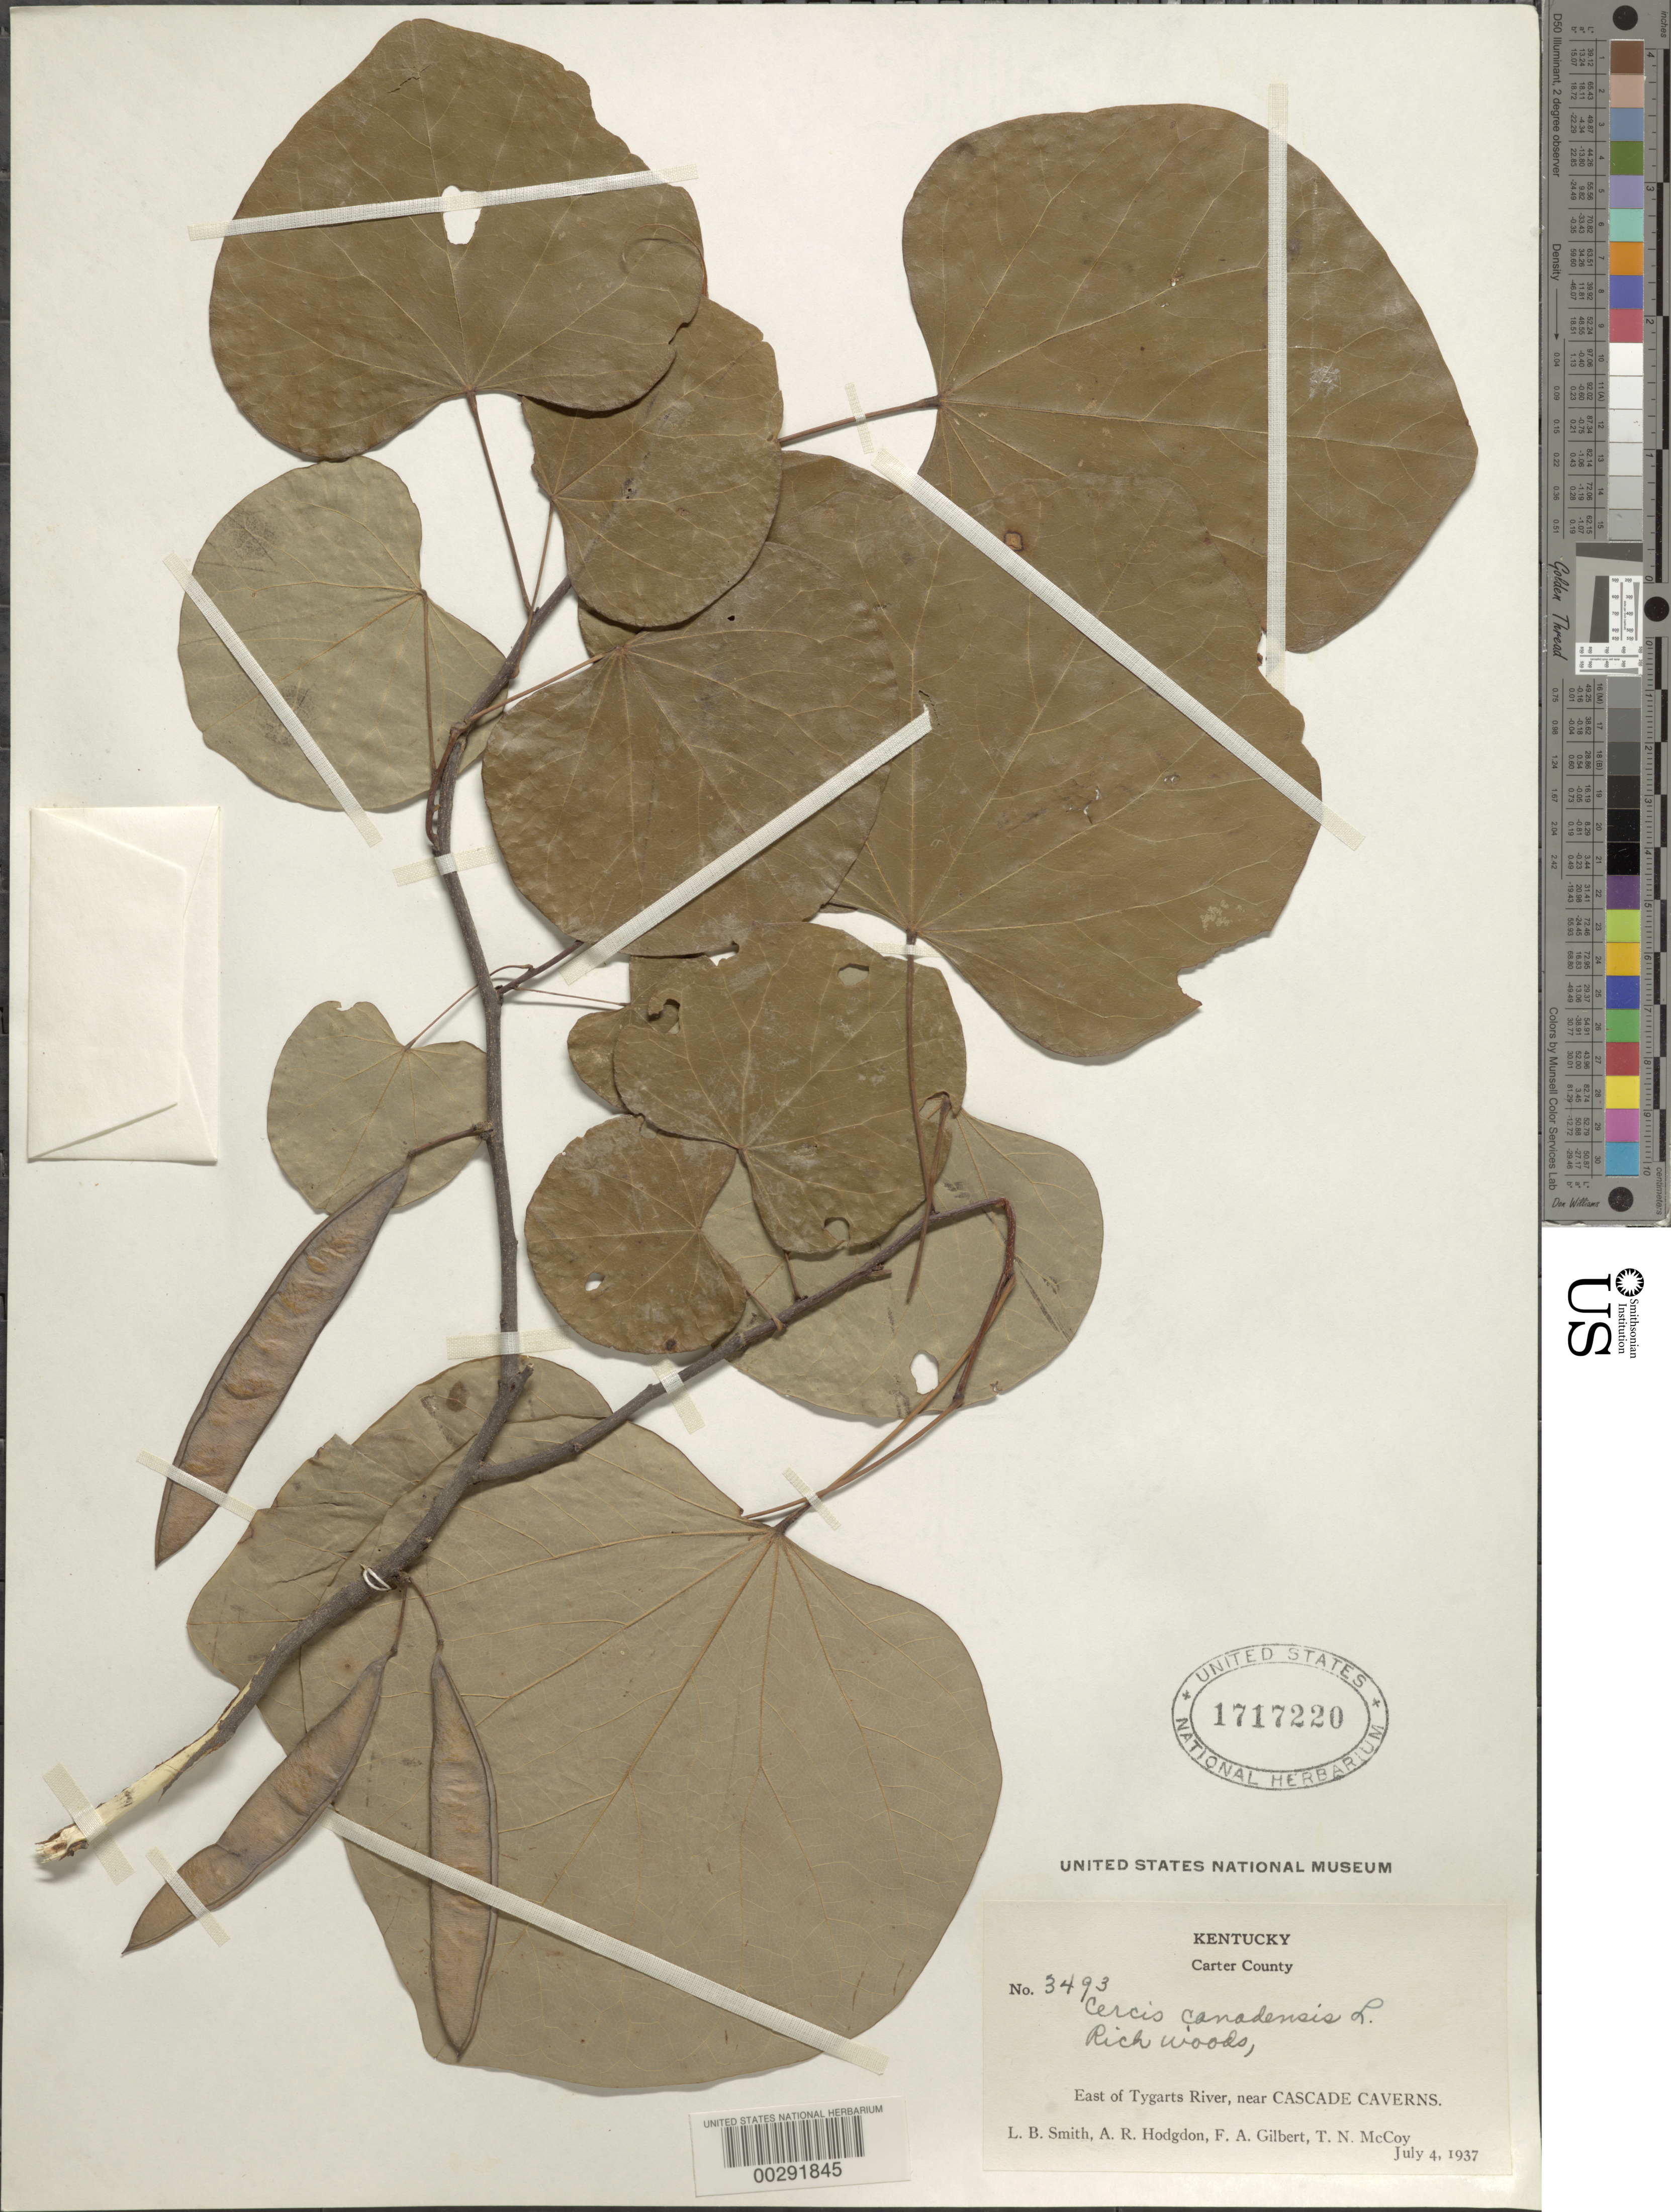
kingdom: Plantae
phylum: Tracheophyta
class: Magnoliopsida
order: Fabales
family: Fabaceae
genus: Cercis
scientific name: Cercis canadensis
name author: L.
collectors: L. Smith, A. R. Hodgdon, F. A. Gilbert & T. N. McCoy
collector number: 3493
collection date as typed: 04 Jul 1937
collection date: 1937-07-04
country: United States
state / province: Kentucky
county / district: Carter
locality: E of tygarts river, near cascade caverns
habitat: Rich woods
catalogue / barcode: US 1717220